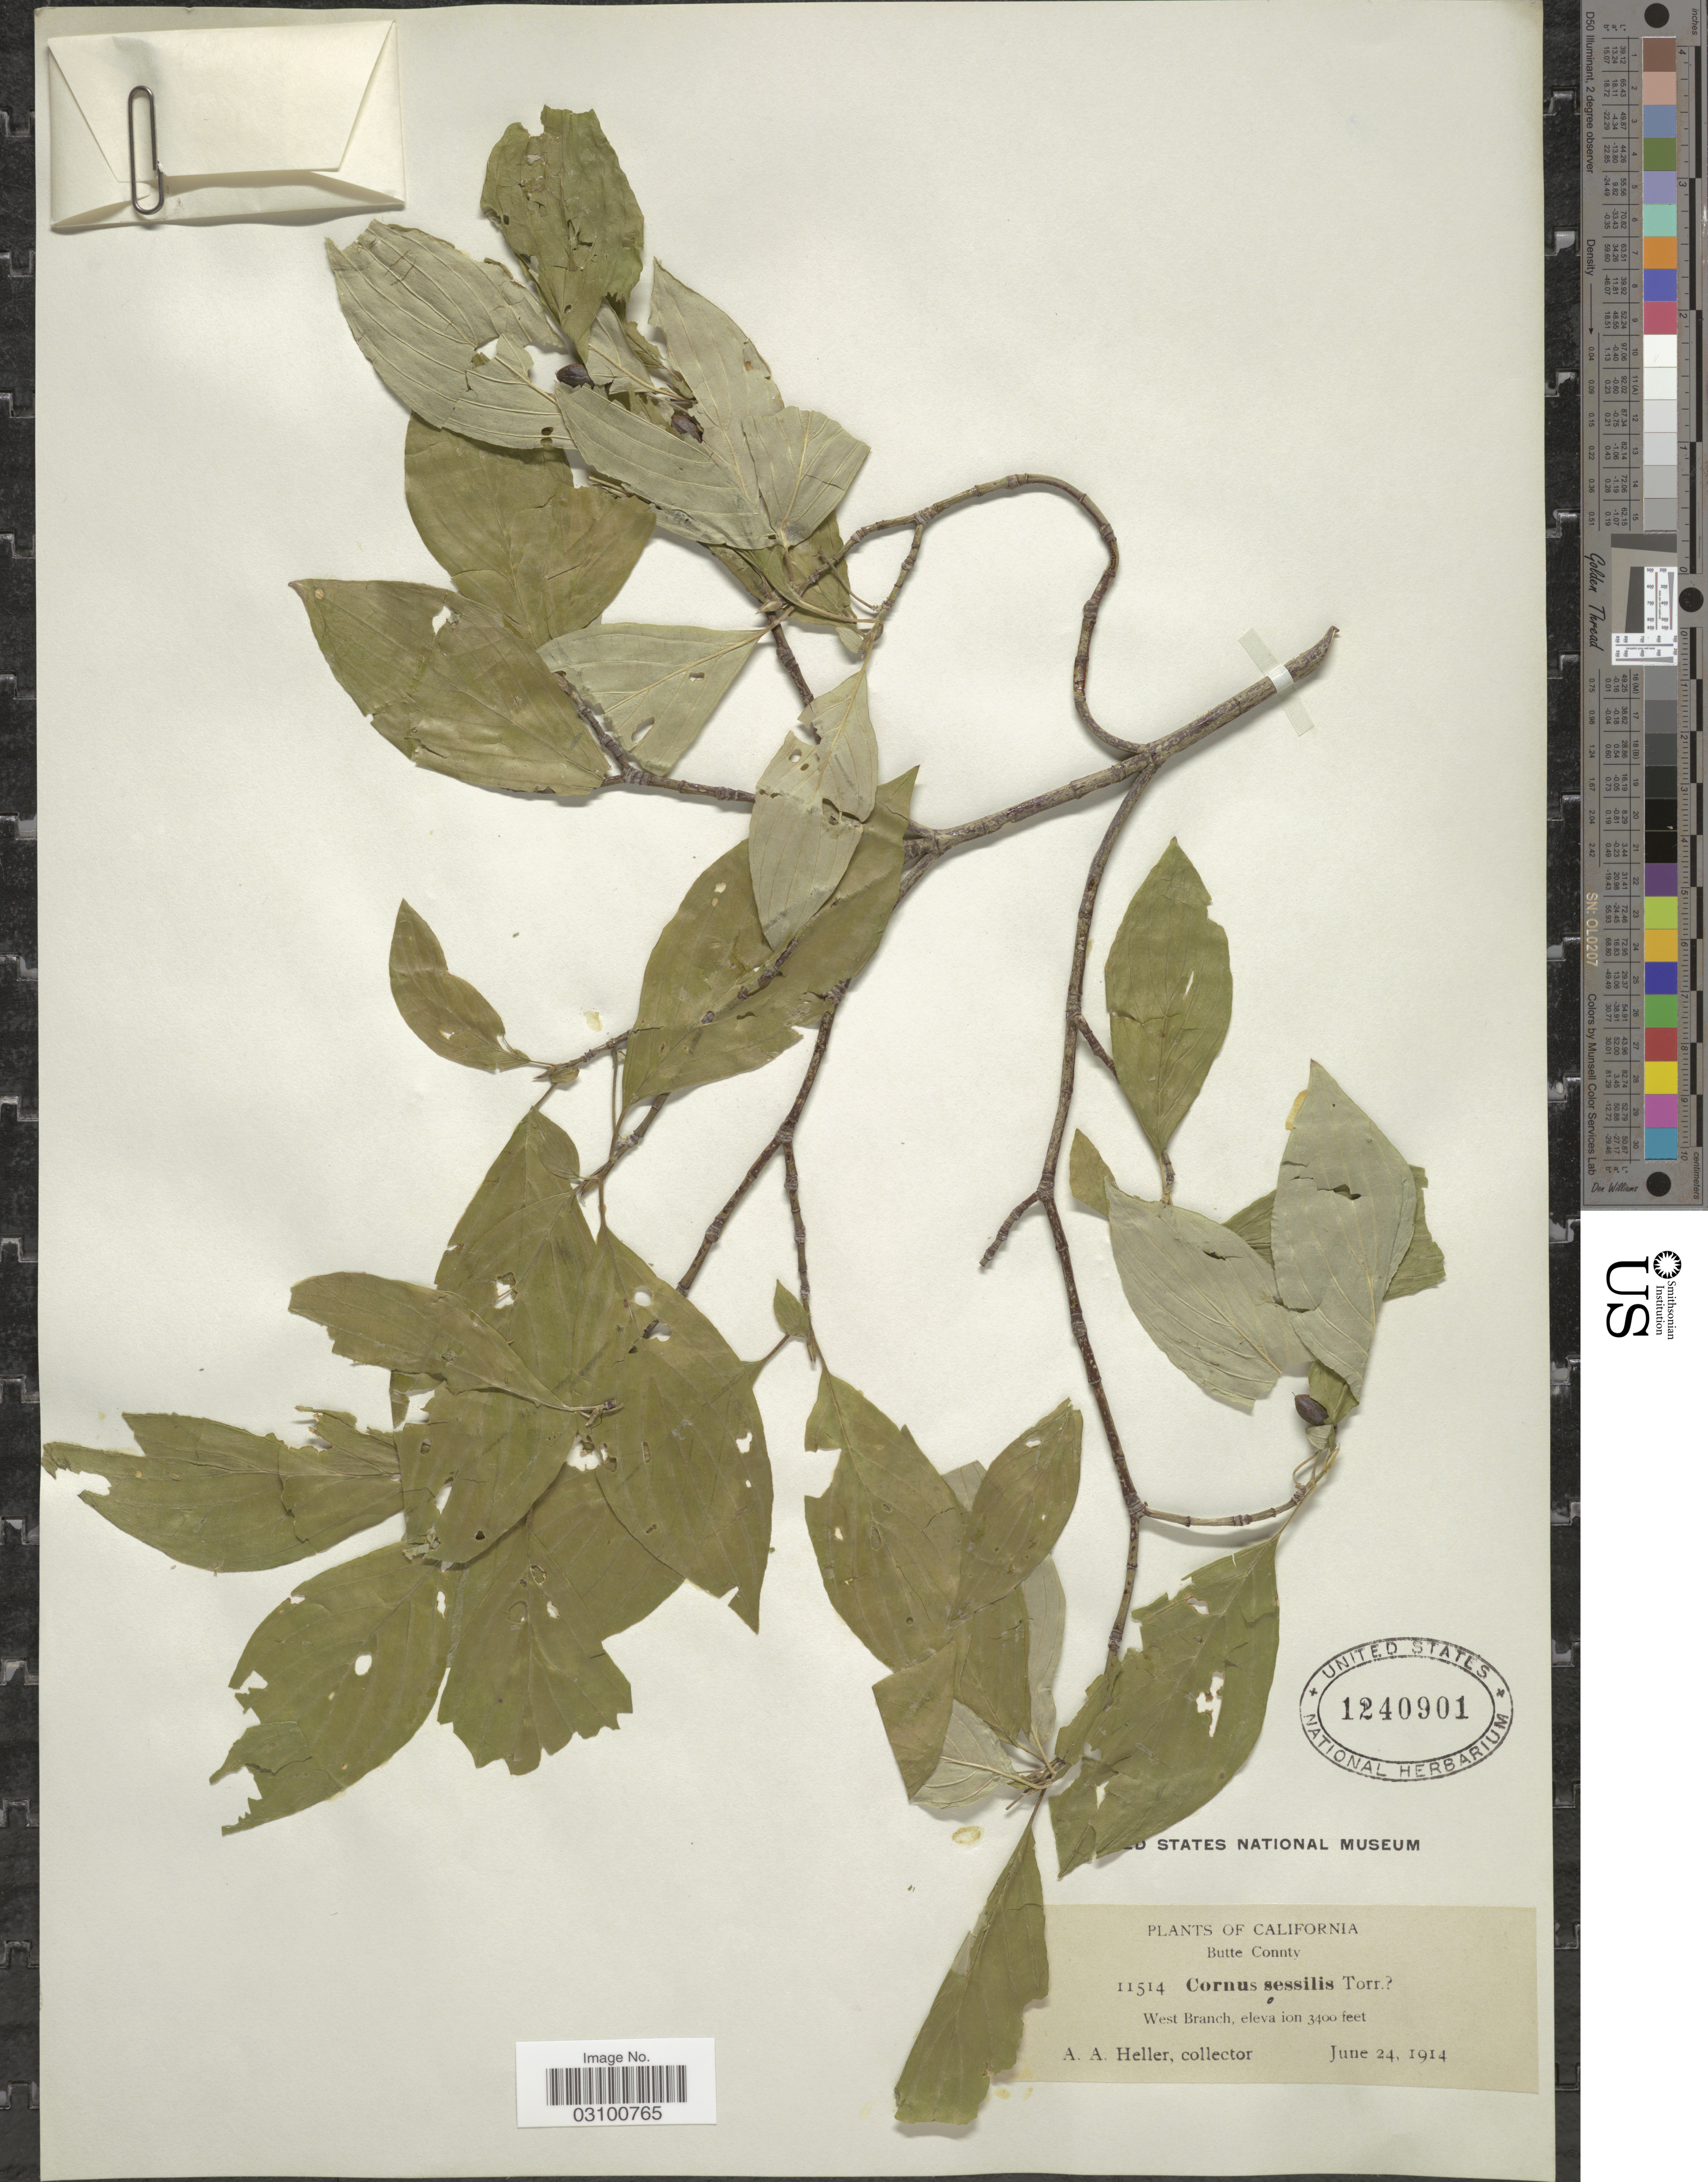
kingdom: Plantae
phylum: Tracheophyta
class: Magnoliopsida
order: Cornales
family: Cornaceae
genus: Cornus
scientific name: Cornus sessilis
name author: Torr. ex Durand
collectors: A. A. Heller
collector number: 11514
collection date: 1914-06-24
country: United States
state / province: California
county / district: Butte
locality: Butte County. West Branch.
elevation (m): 1036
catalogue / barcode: US 1240901